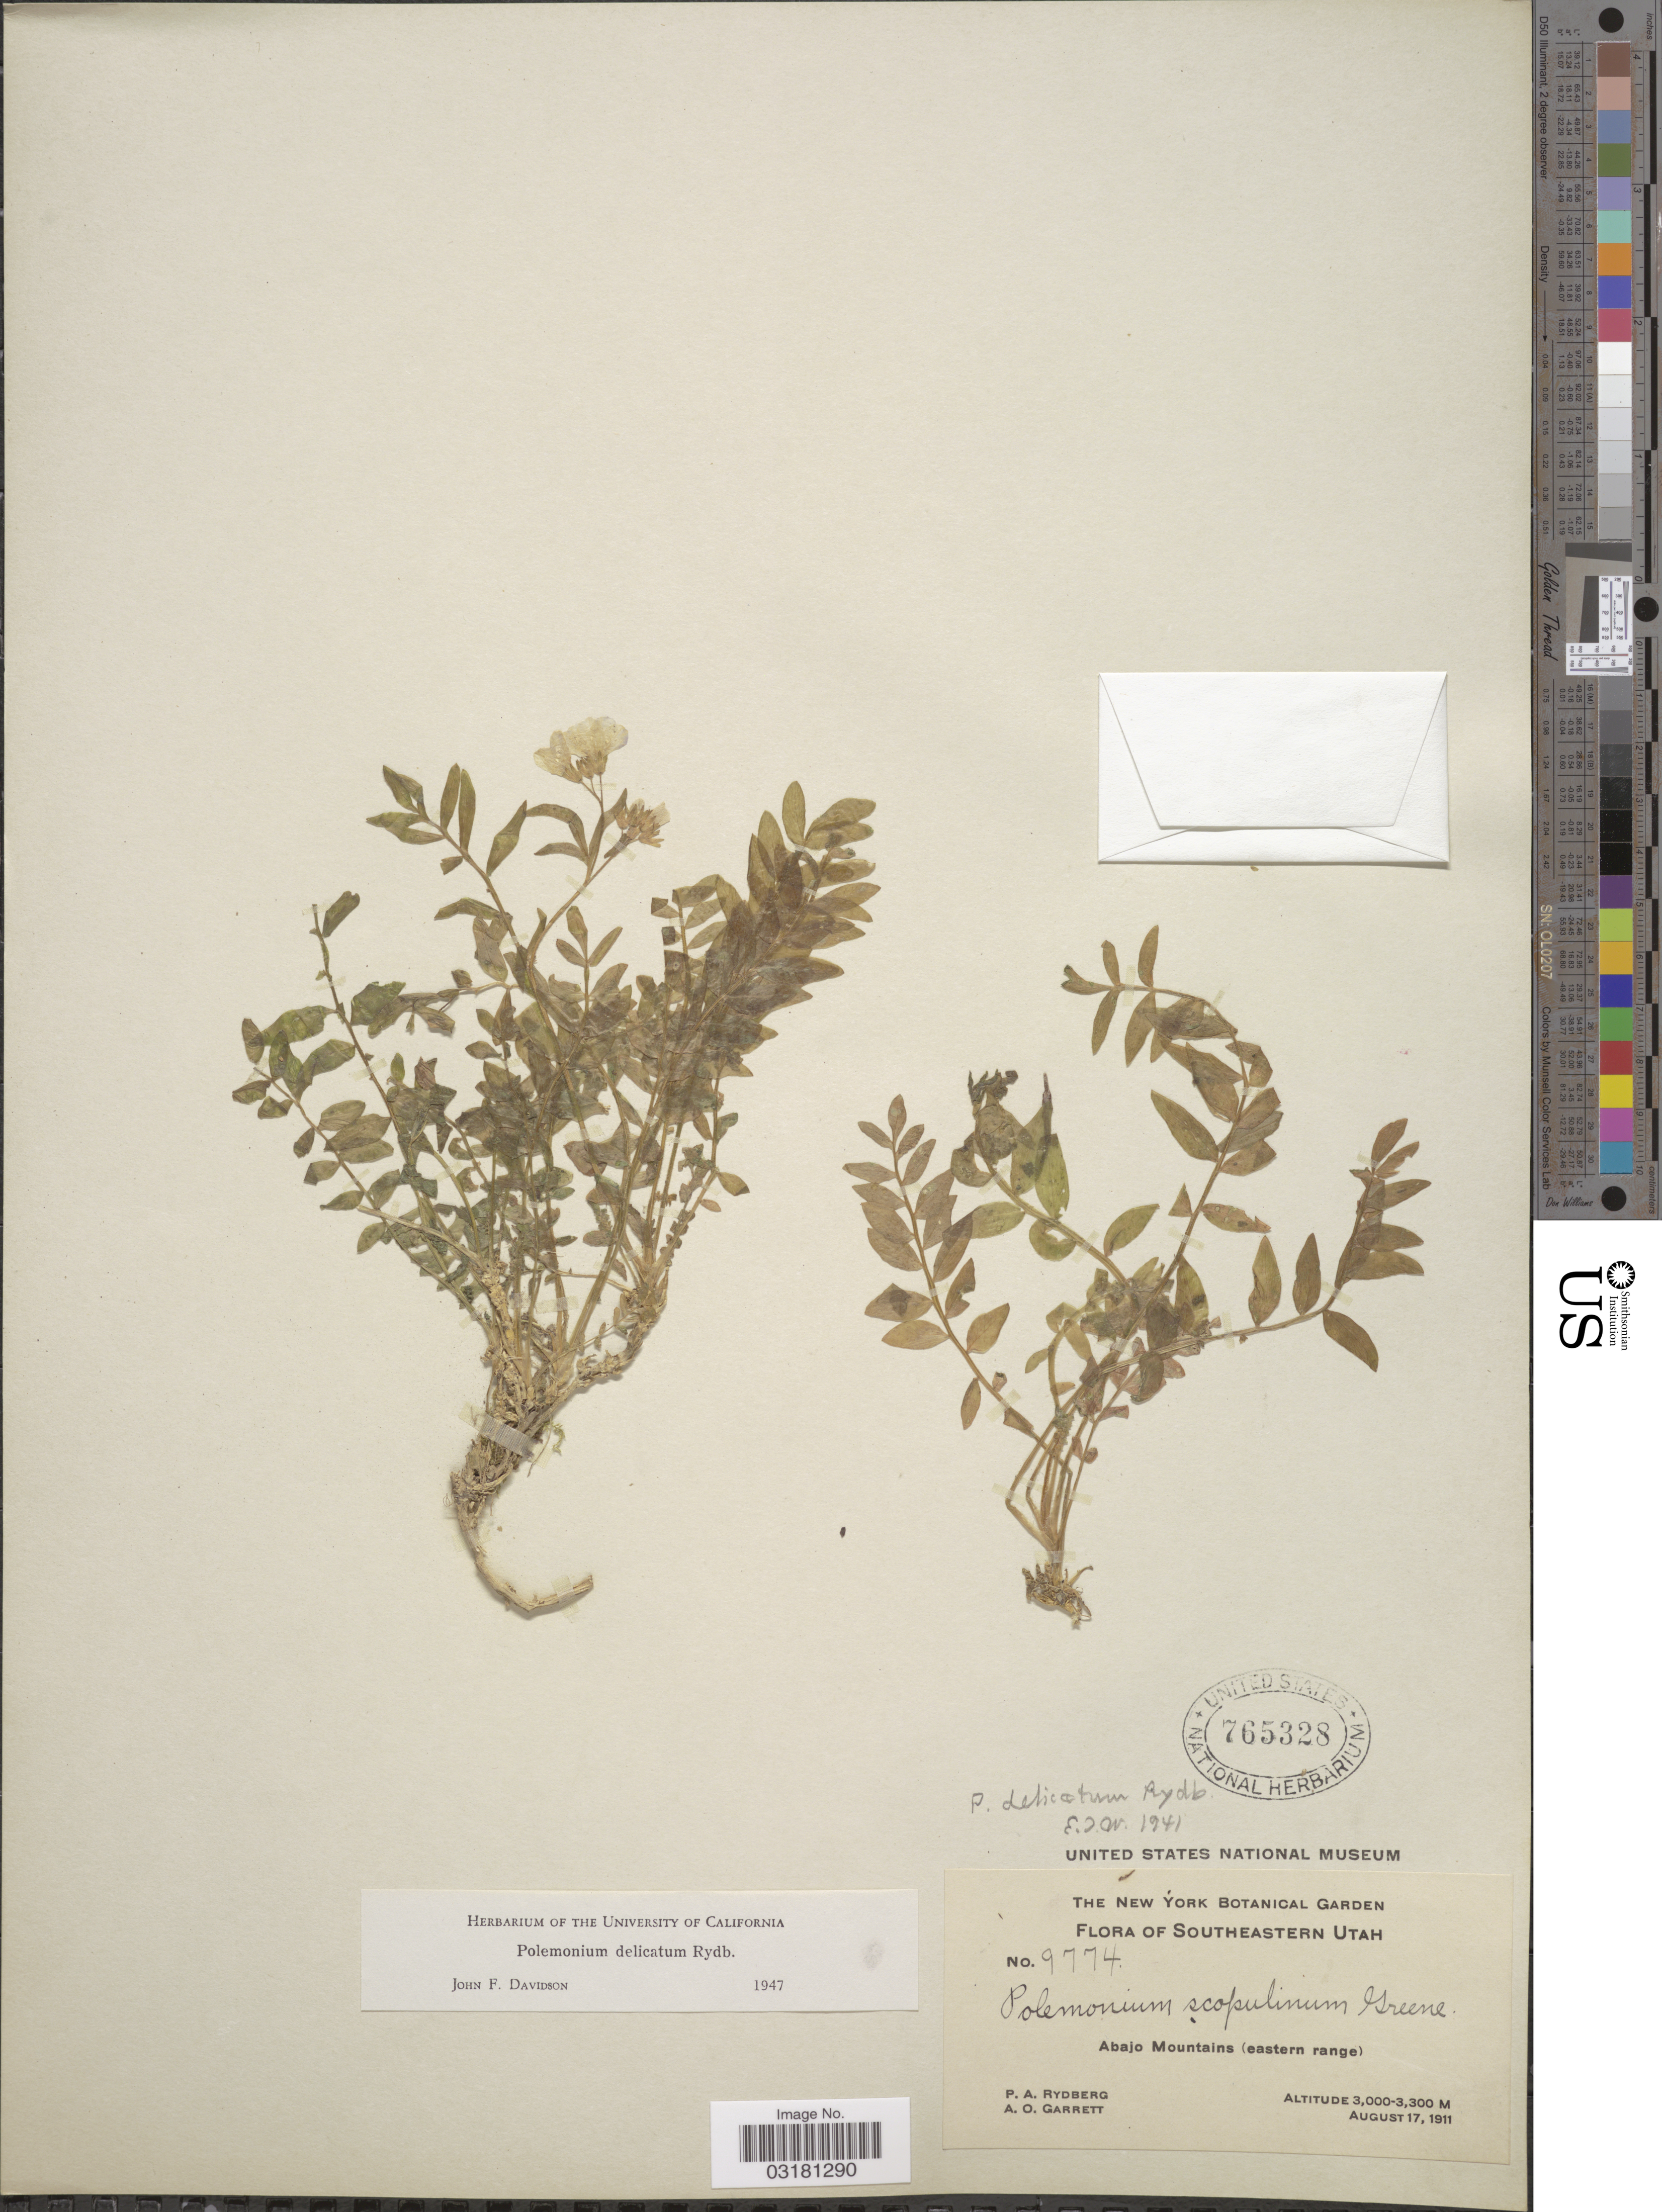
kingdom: Plantae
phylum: Tracheophyta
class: Magnoliopsida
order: Ericales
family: Polemoniaceae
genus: Polemonium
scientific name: Polemonium delicatum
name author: Rydb.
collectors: P. A. Rydberg & A. O. Garrett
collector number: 9774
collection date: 1911-08-17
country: United States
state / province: Utah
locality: Southeastern Utah. Abajo Mountains (eastern range).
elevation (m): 3000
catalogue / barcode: US 765328